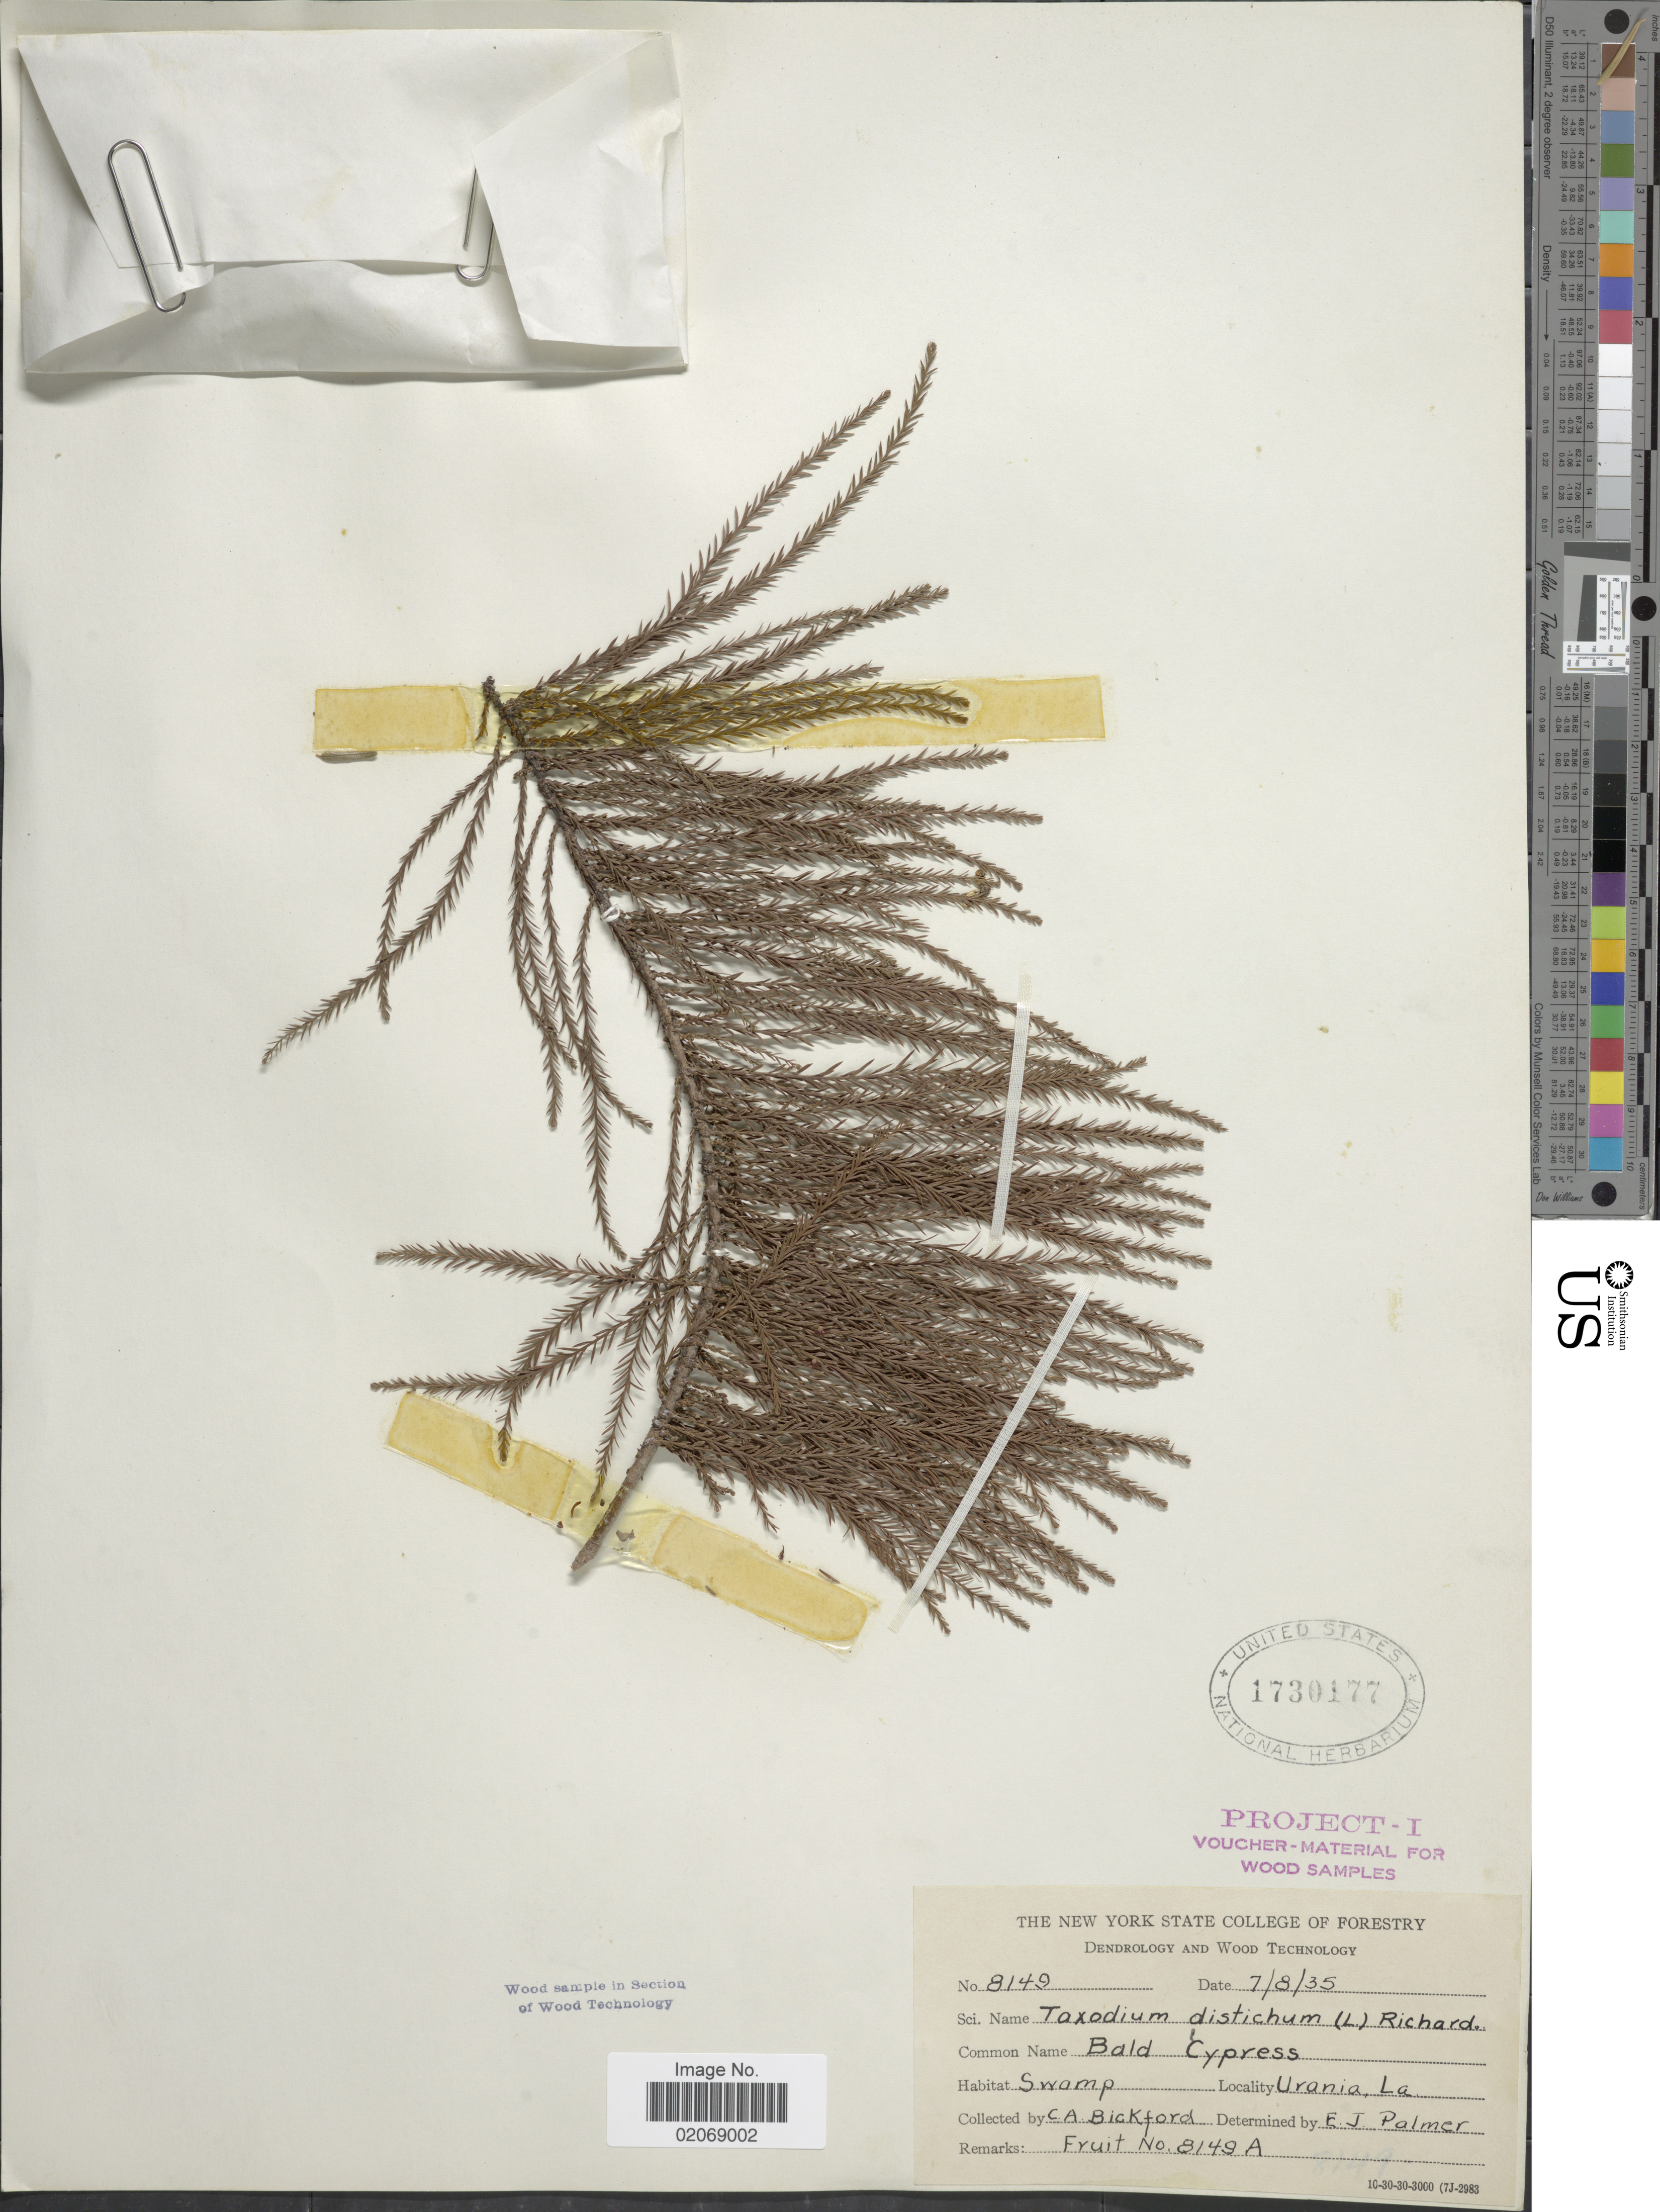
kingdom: Plantae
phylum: Tracheophyta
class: Pinopsida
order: Pinales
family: Cupressaceae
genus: Taxodium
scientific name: Taxodium distichum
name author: (L.) Rich.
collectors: C. Bickford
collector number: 8149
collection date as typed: Transcribed d/m/y: 8/7/35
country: United States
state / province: Louisiana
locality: Urania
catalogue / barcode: US 1730177